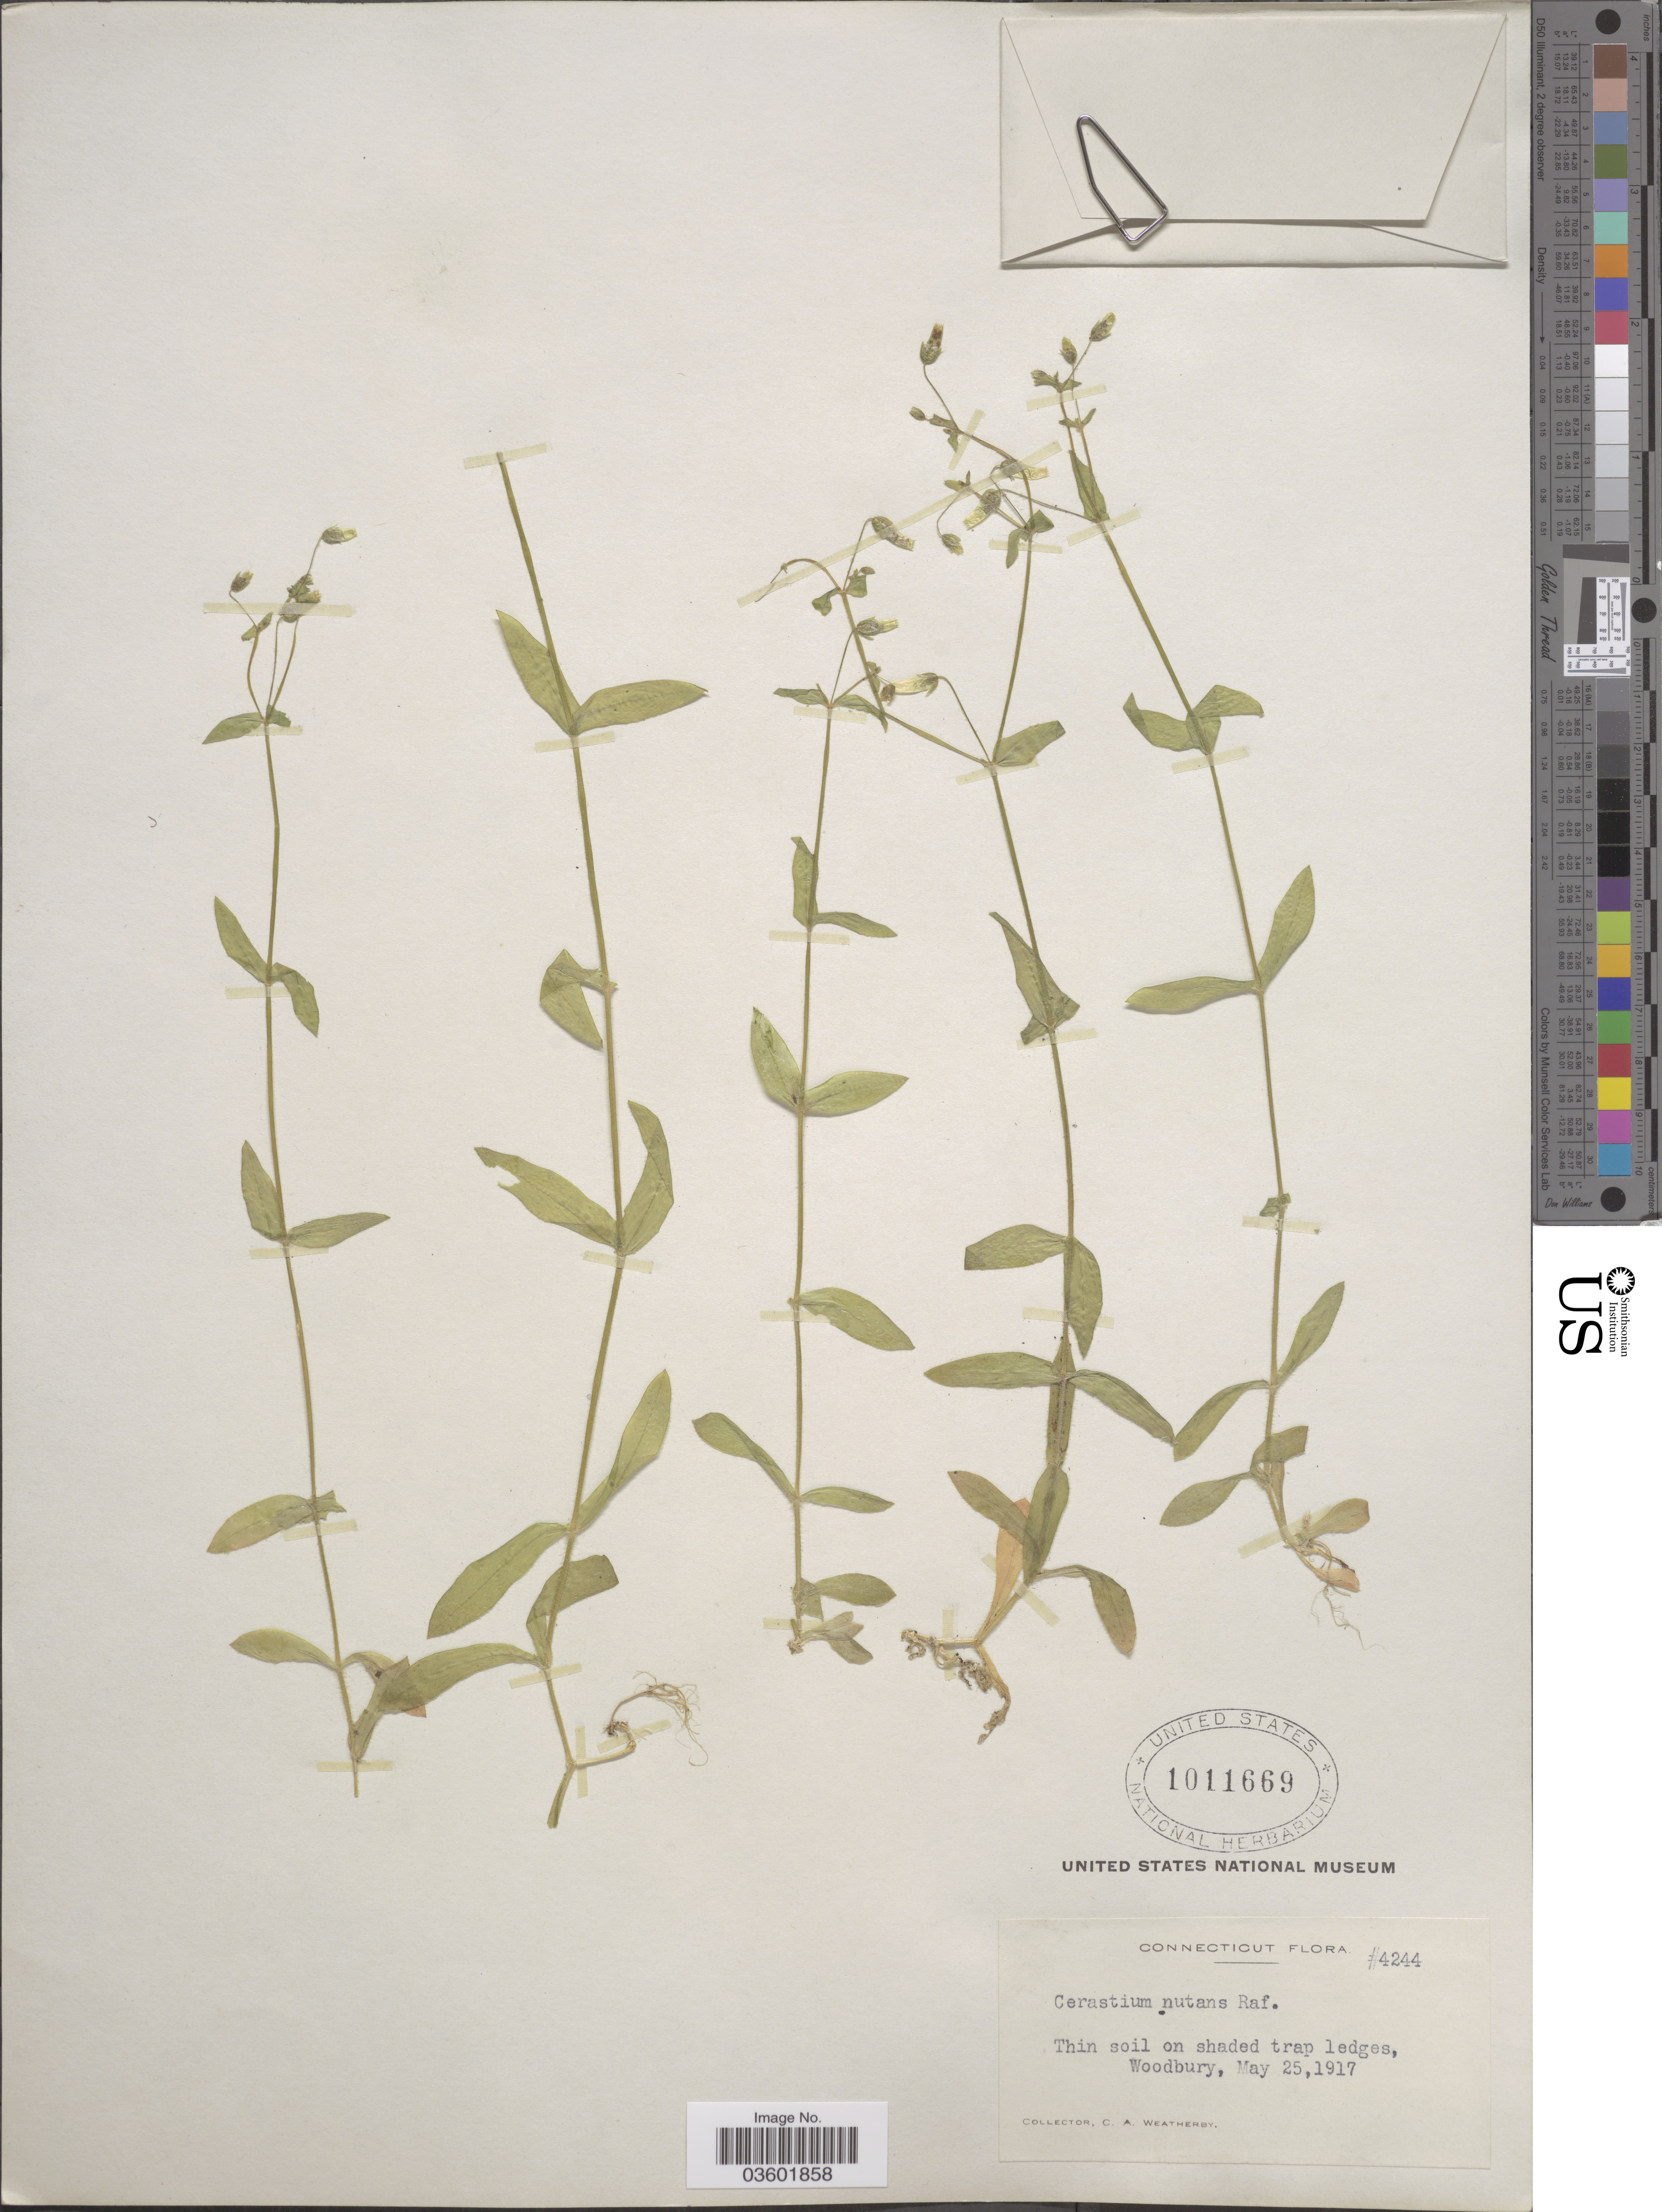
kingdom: Plantae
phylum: Tracheophyta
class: Magnoliopsida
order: Caryophyllales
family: Caryophyllaceae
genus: Cerastium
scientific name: Cerastium nutans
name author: Raf.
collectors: C. A. Weatherby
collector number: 4244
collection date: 1917-05-25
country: United States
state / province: Connecticut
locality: Woodbury.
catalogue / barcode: US 1011669